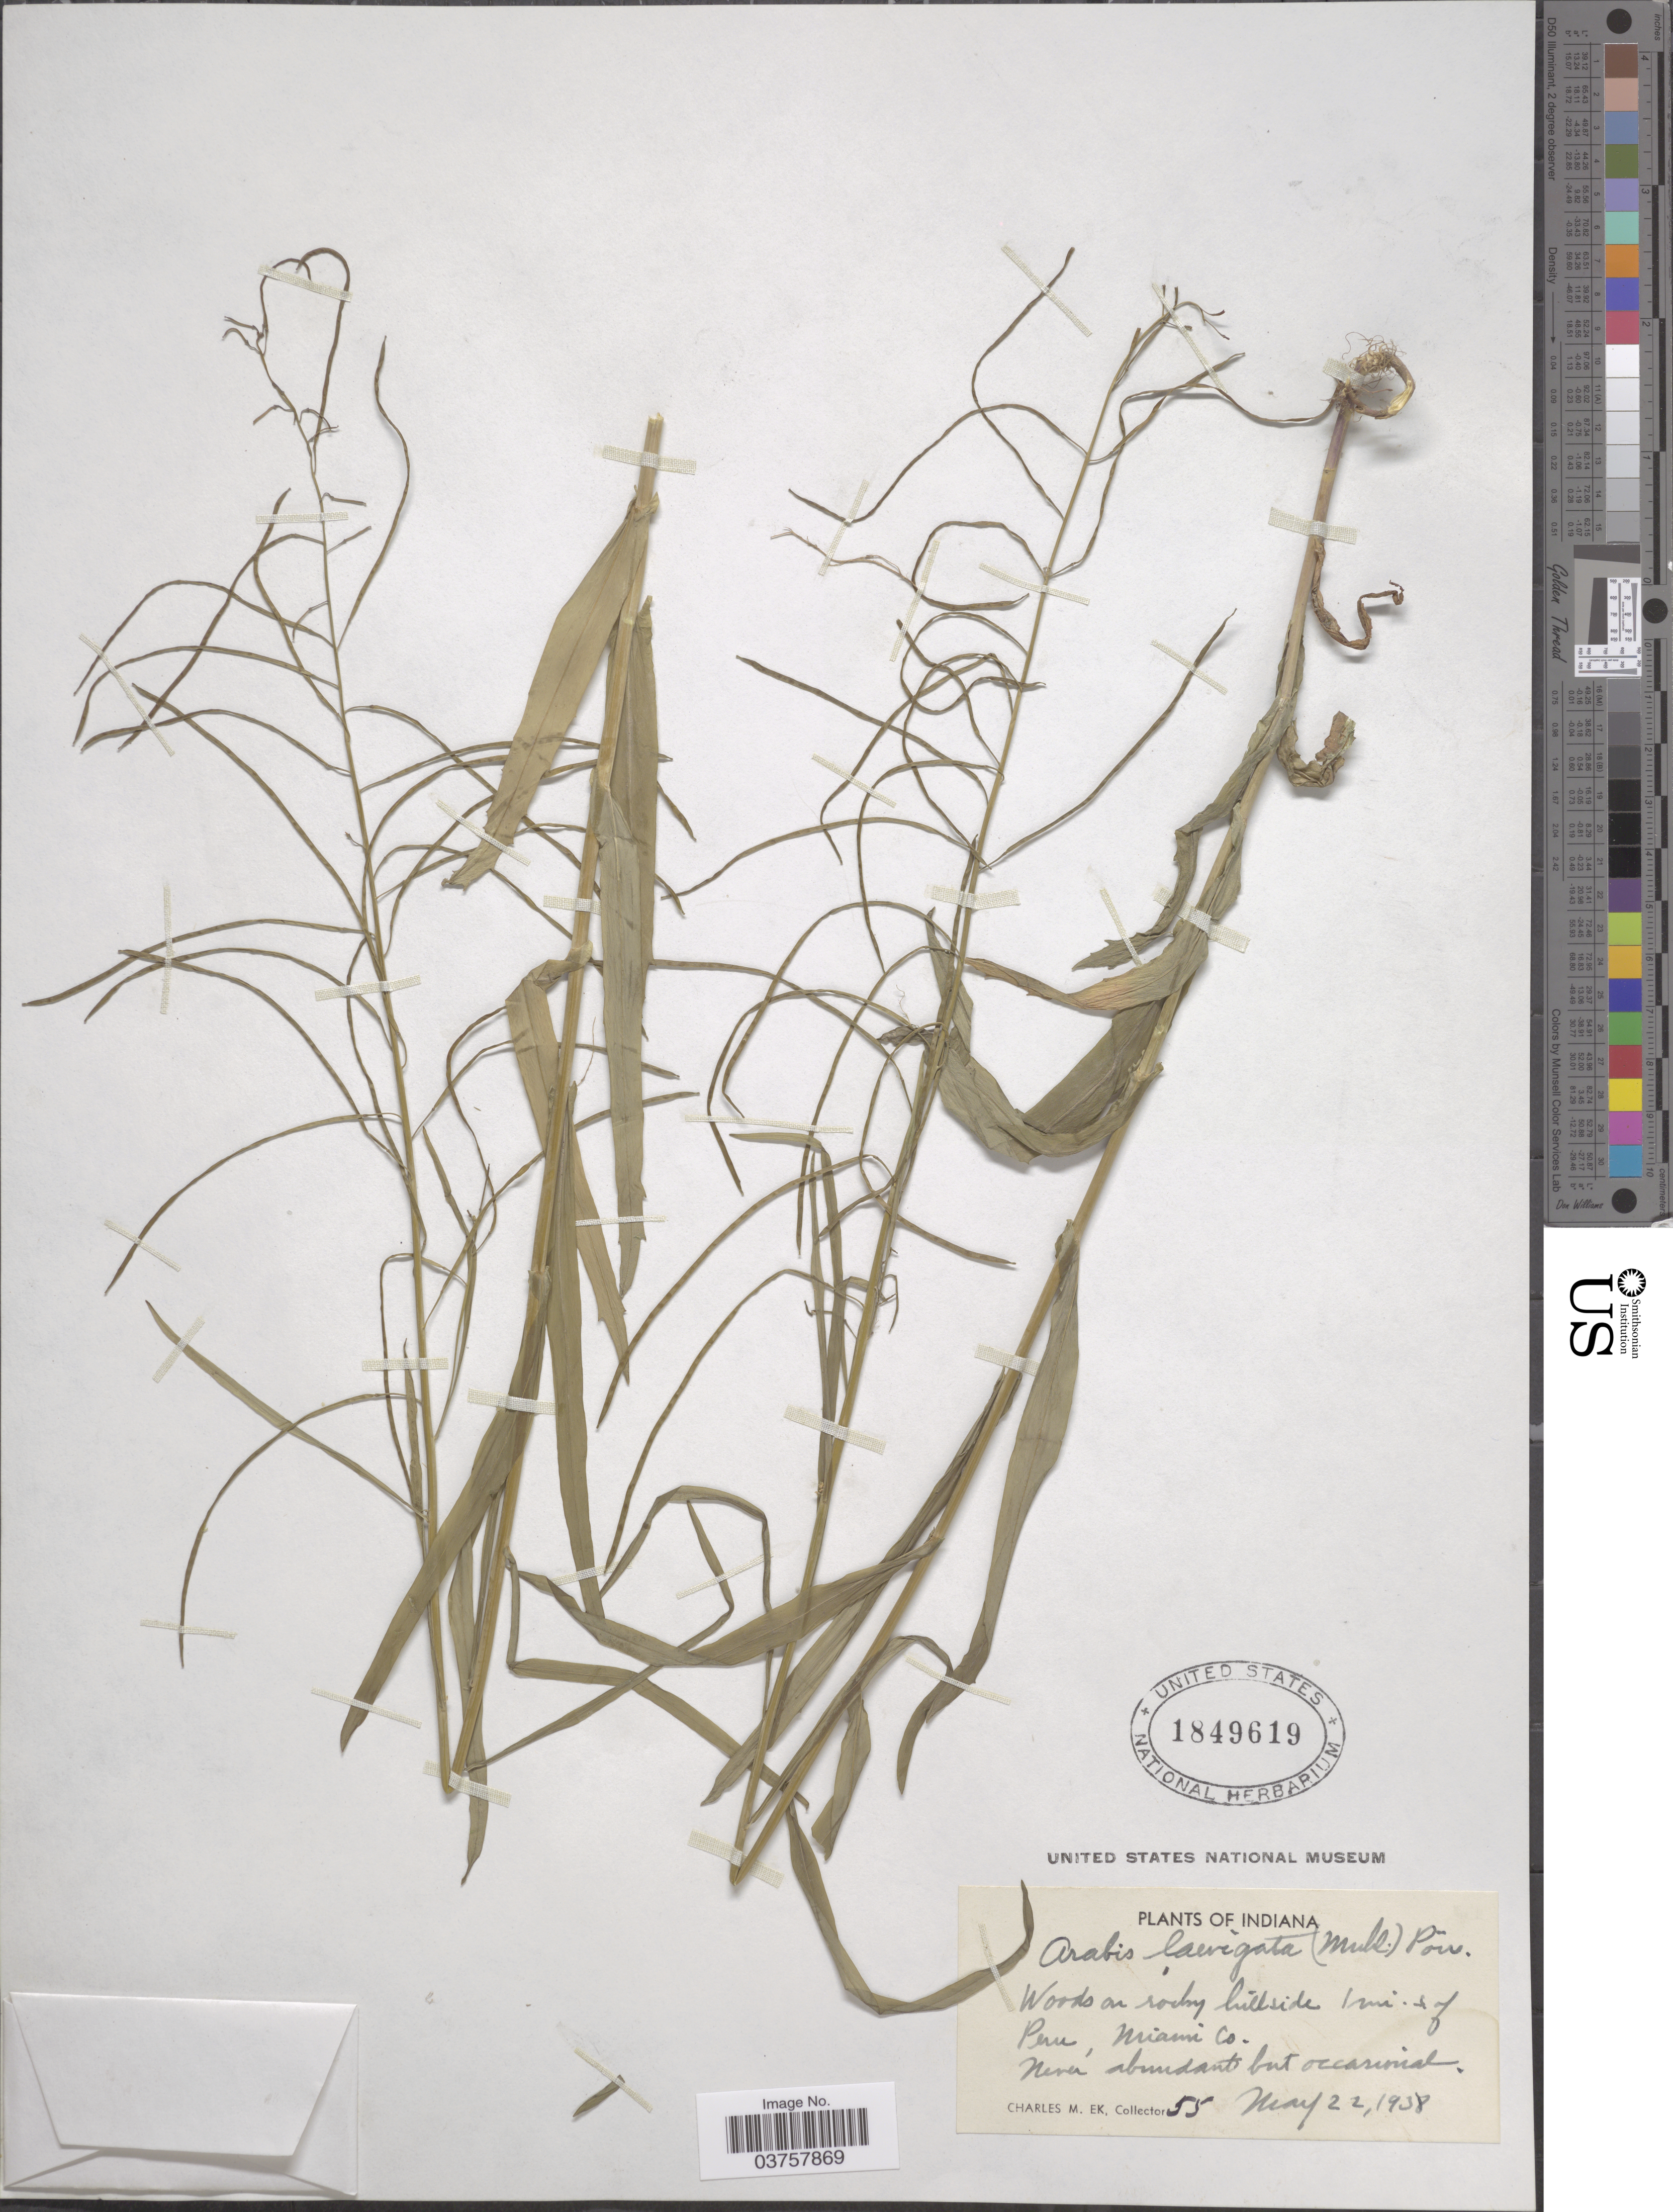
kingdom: Plantae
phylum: Tracheophyta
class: Magnoliopsida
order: Brassicales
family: Brassicaceae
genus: Arabis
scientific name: Arabis laevigata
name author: (Muhl. ex Willd.) Poir.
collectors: C. Ek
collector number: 55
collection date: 1938-05-22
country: United States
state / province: Indiana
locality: Woods on rocky hillside 1 mi. s. of Peru, Miami Co.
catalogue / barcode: US 1849619